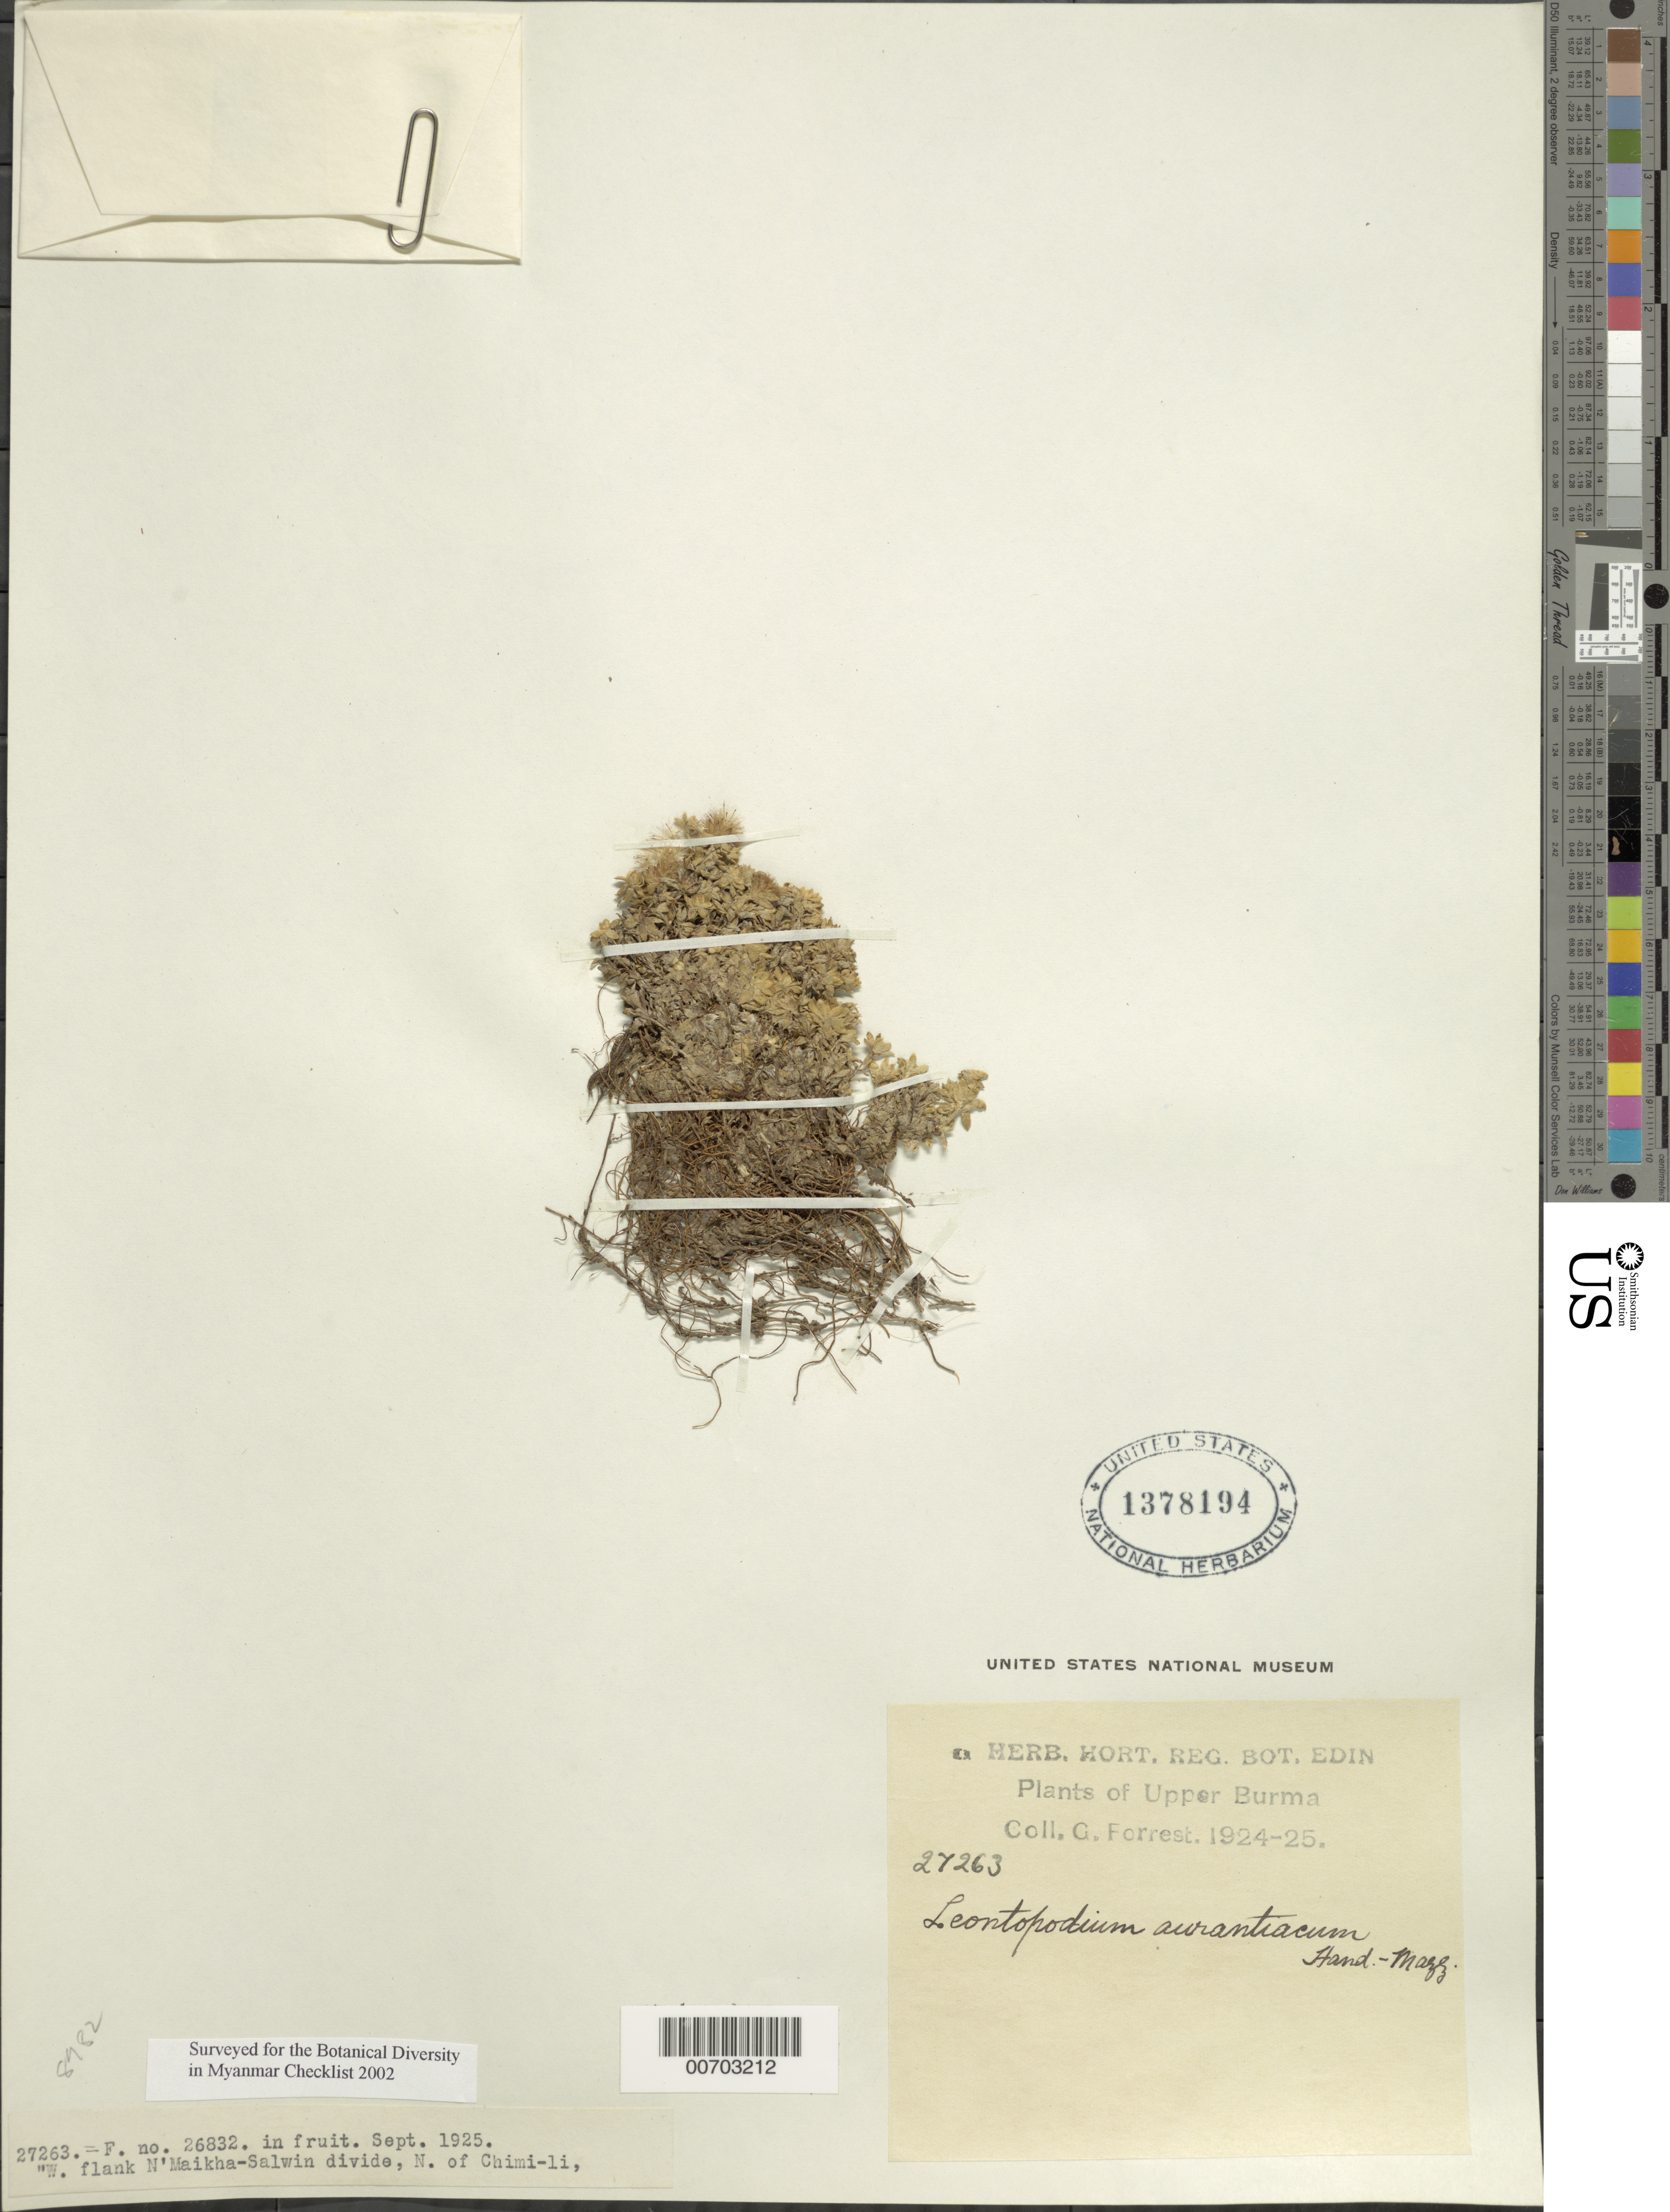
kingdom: Plantae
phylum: Tracheophyta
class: Magnoliopsida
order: Asterales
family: Asteraceae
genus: Leontopodium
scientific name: Leontopodium aurantiacum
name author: Hand.-Mazz.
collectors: G. Forrest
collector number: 27263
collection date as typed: Sep 1925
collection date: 1925-09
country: Myanmar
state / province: Kachin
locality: N'Maikha-Salwin Divide, W flank, N of Chimi-li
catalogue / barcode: US 1378194